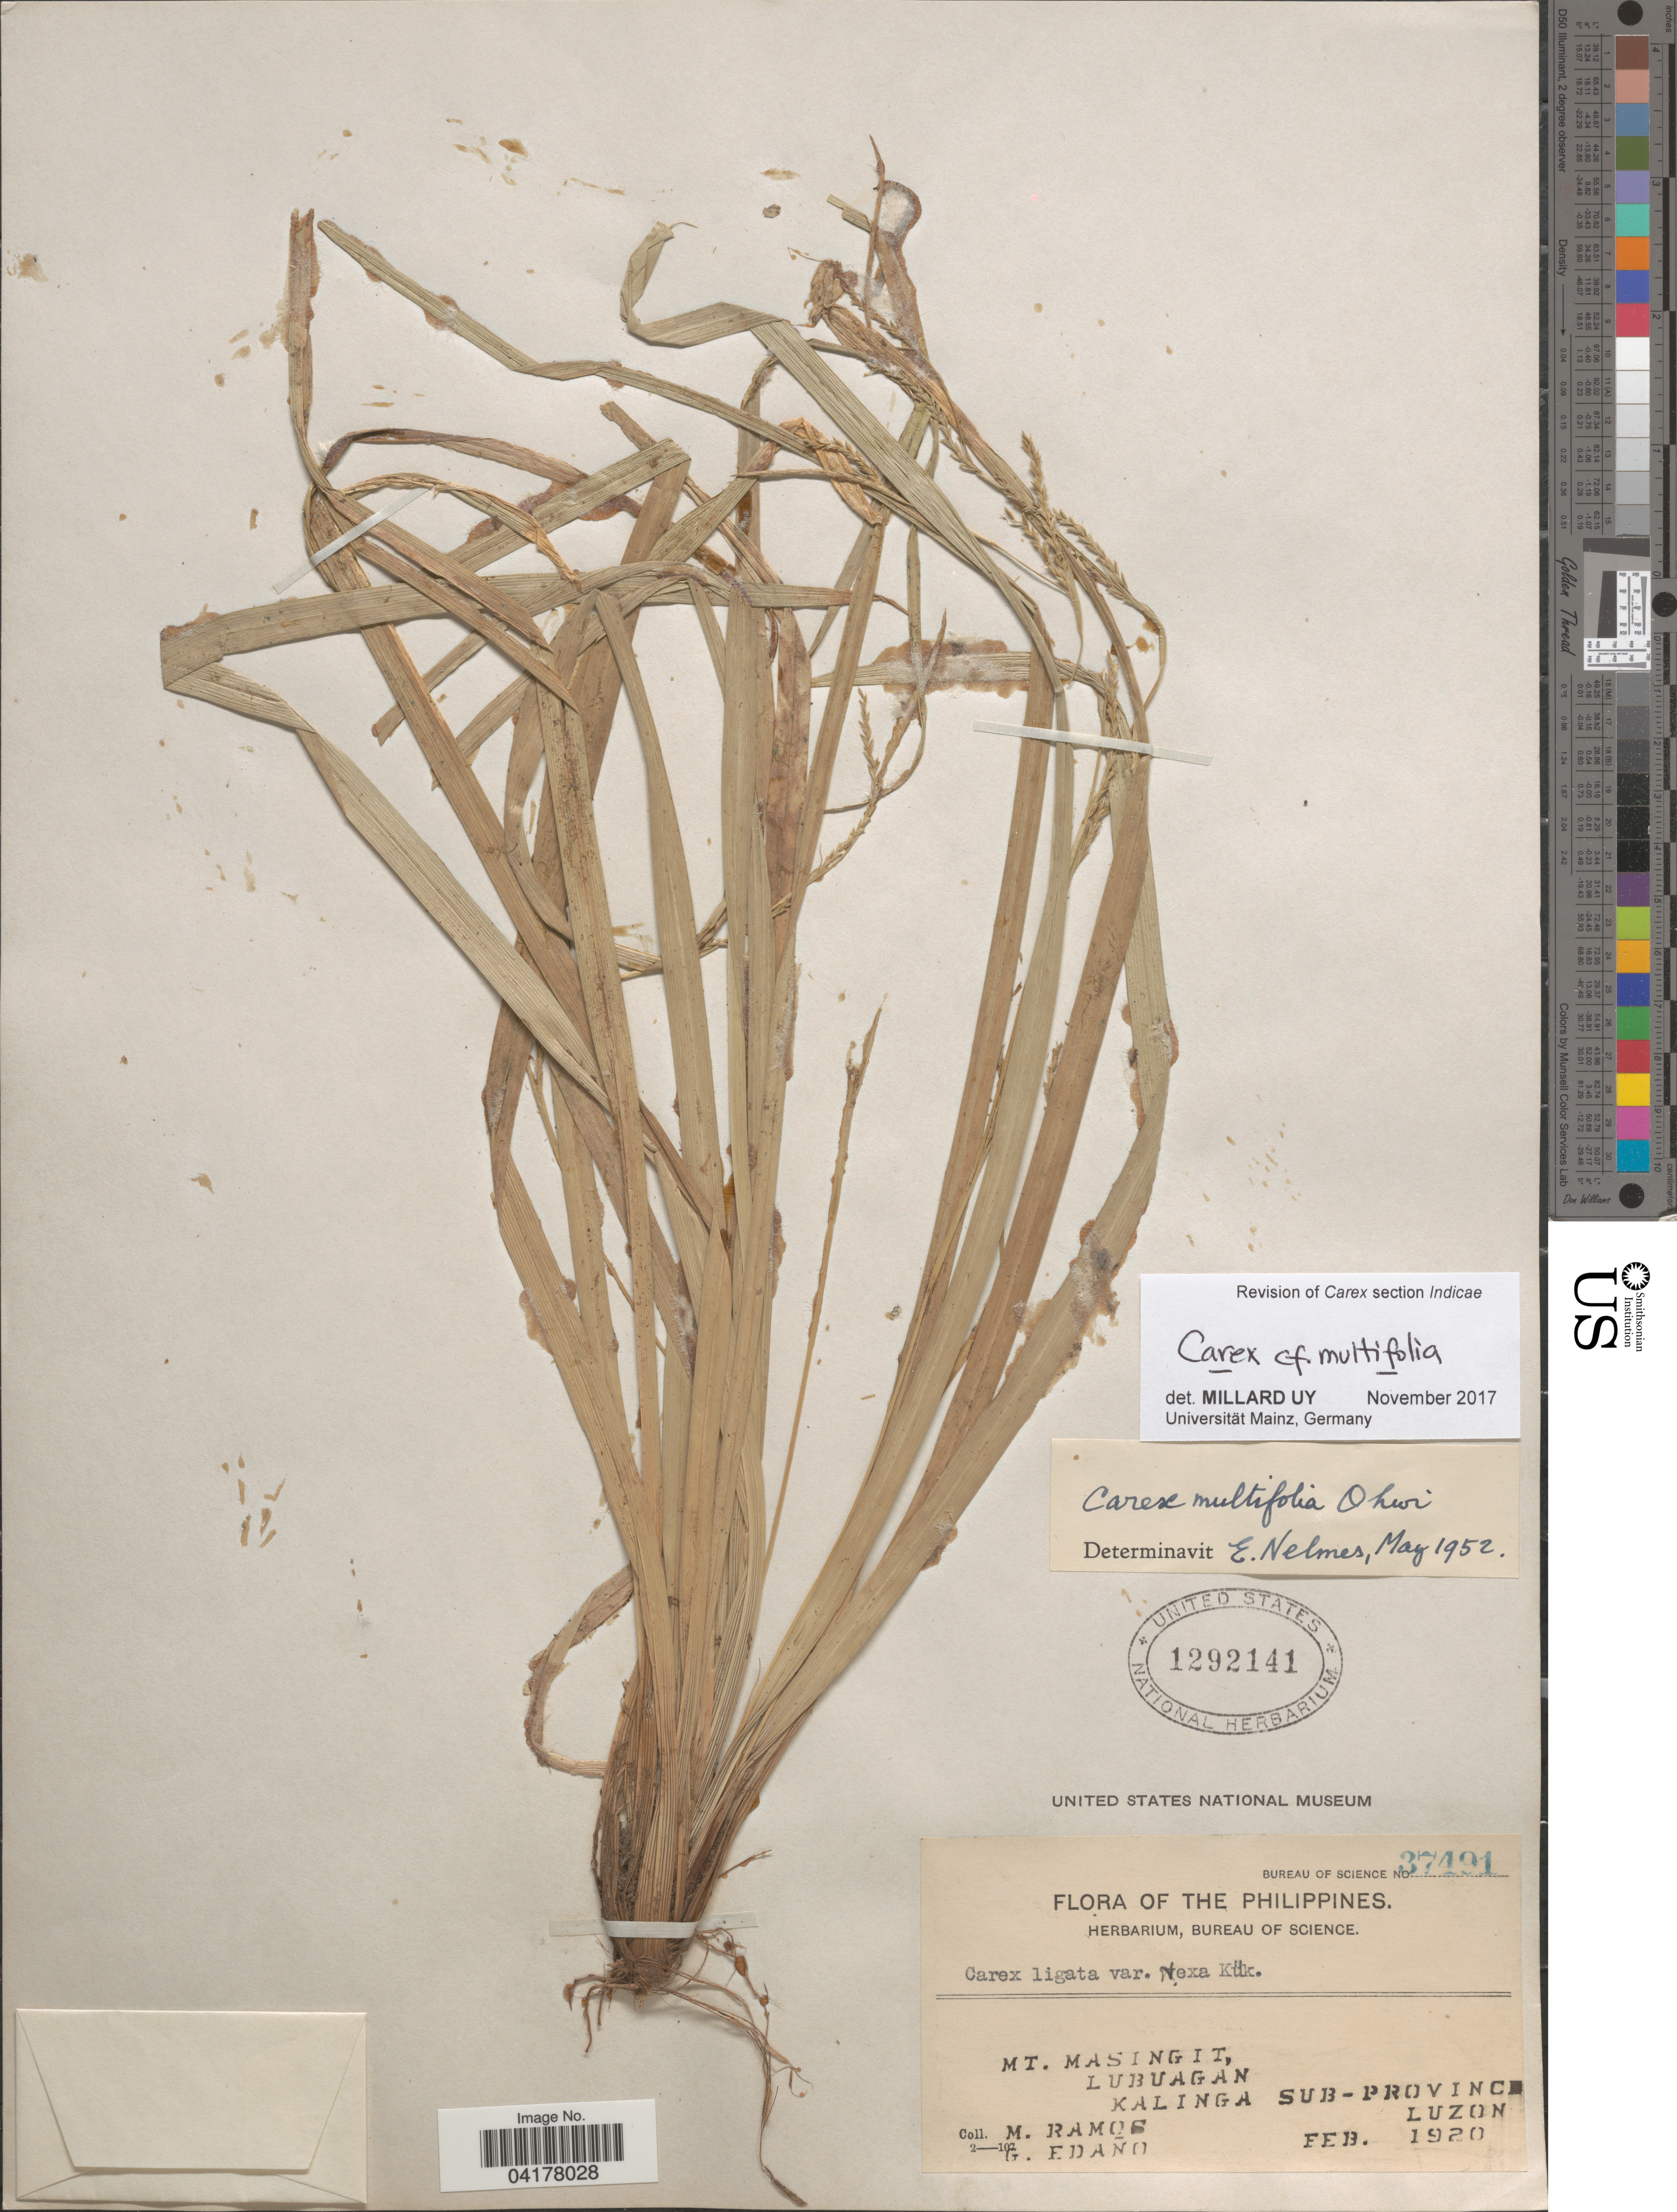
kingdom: Plantae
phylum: Tracheophyta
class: Liliopsida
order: Poales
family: Cyperaceae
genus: Carex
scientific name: Carex dolichostachya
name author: Hayata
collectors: M. Ramos & G. Edaño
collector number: Bureau of Science 37491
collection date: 1920-02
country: Philippines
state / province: Cordillera (Administrative Region)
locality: Mt. Masingit, Lubuagan. Kalinga Sub-province. Luzon.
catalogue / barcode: US 1292141